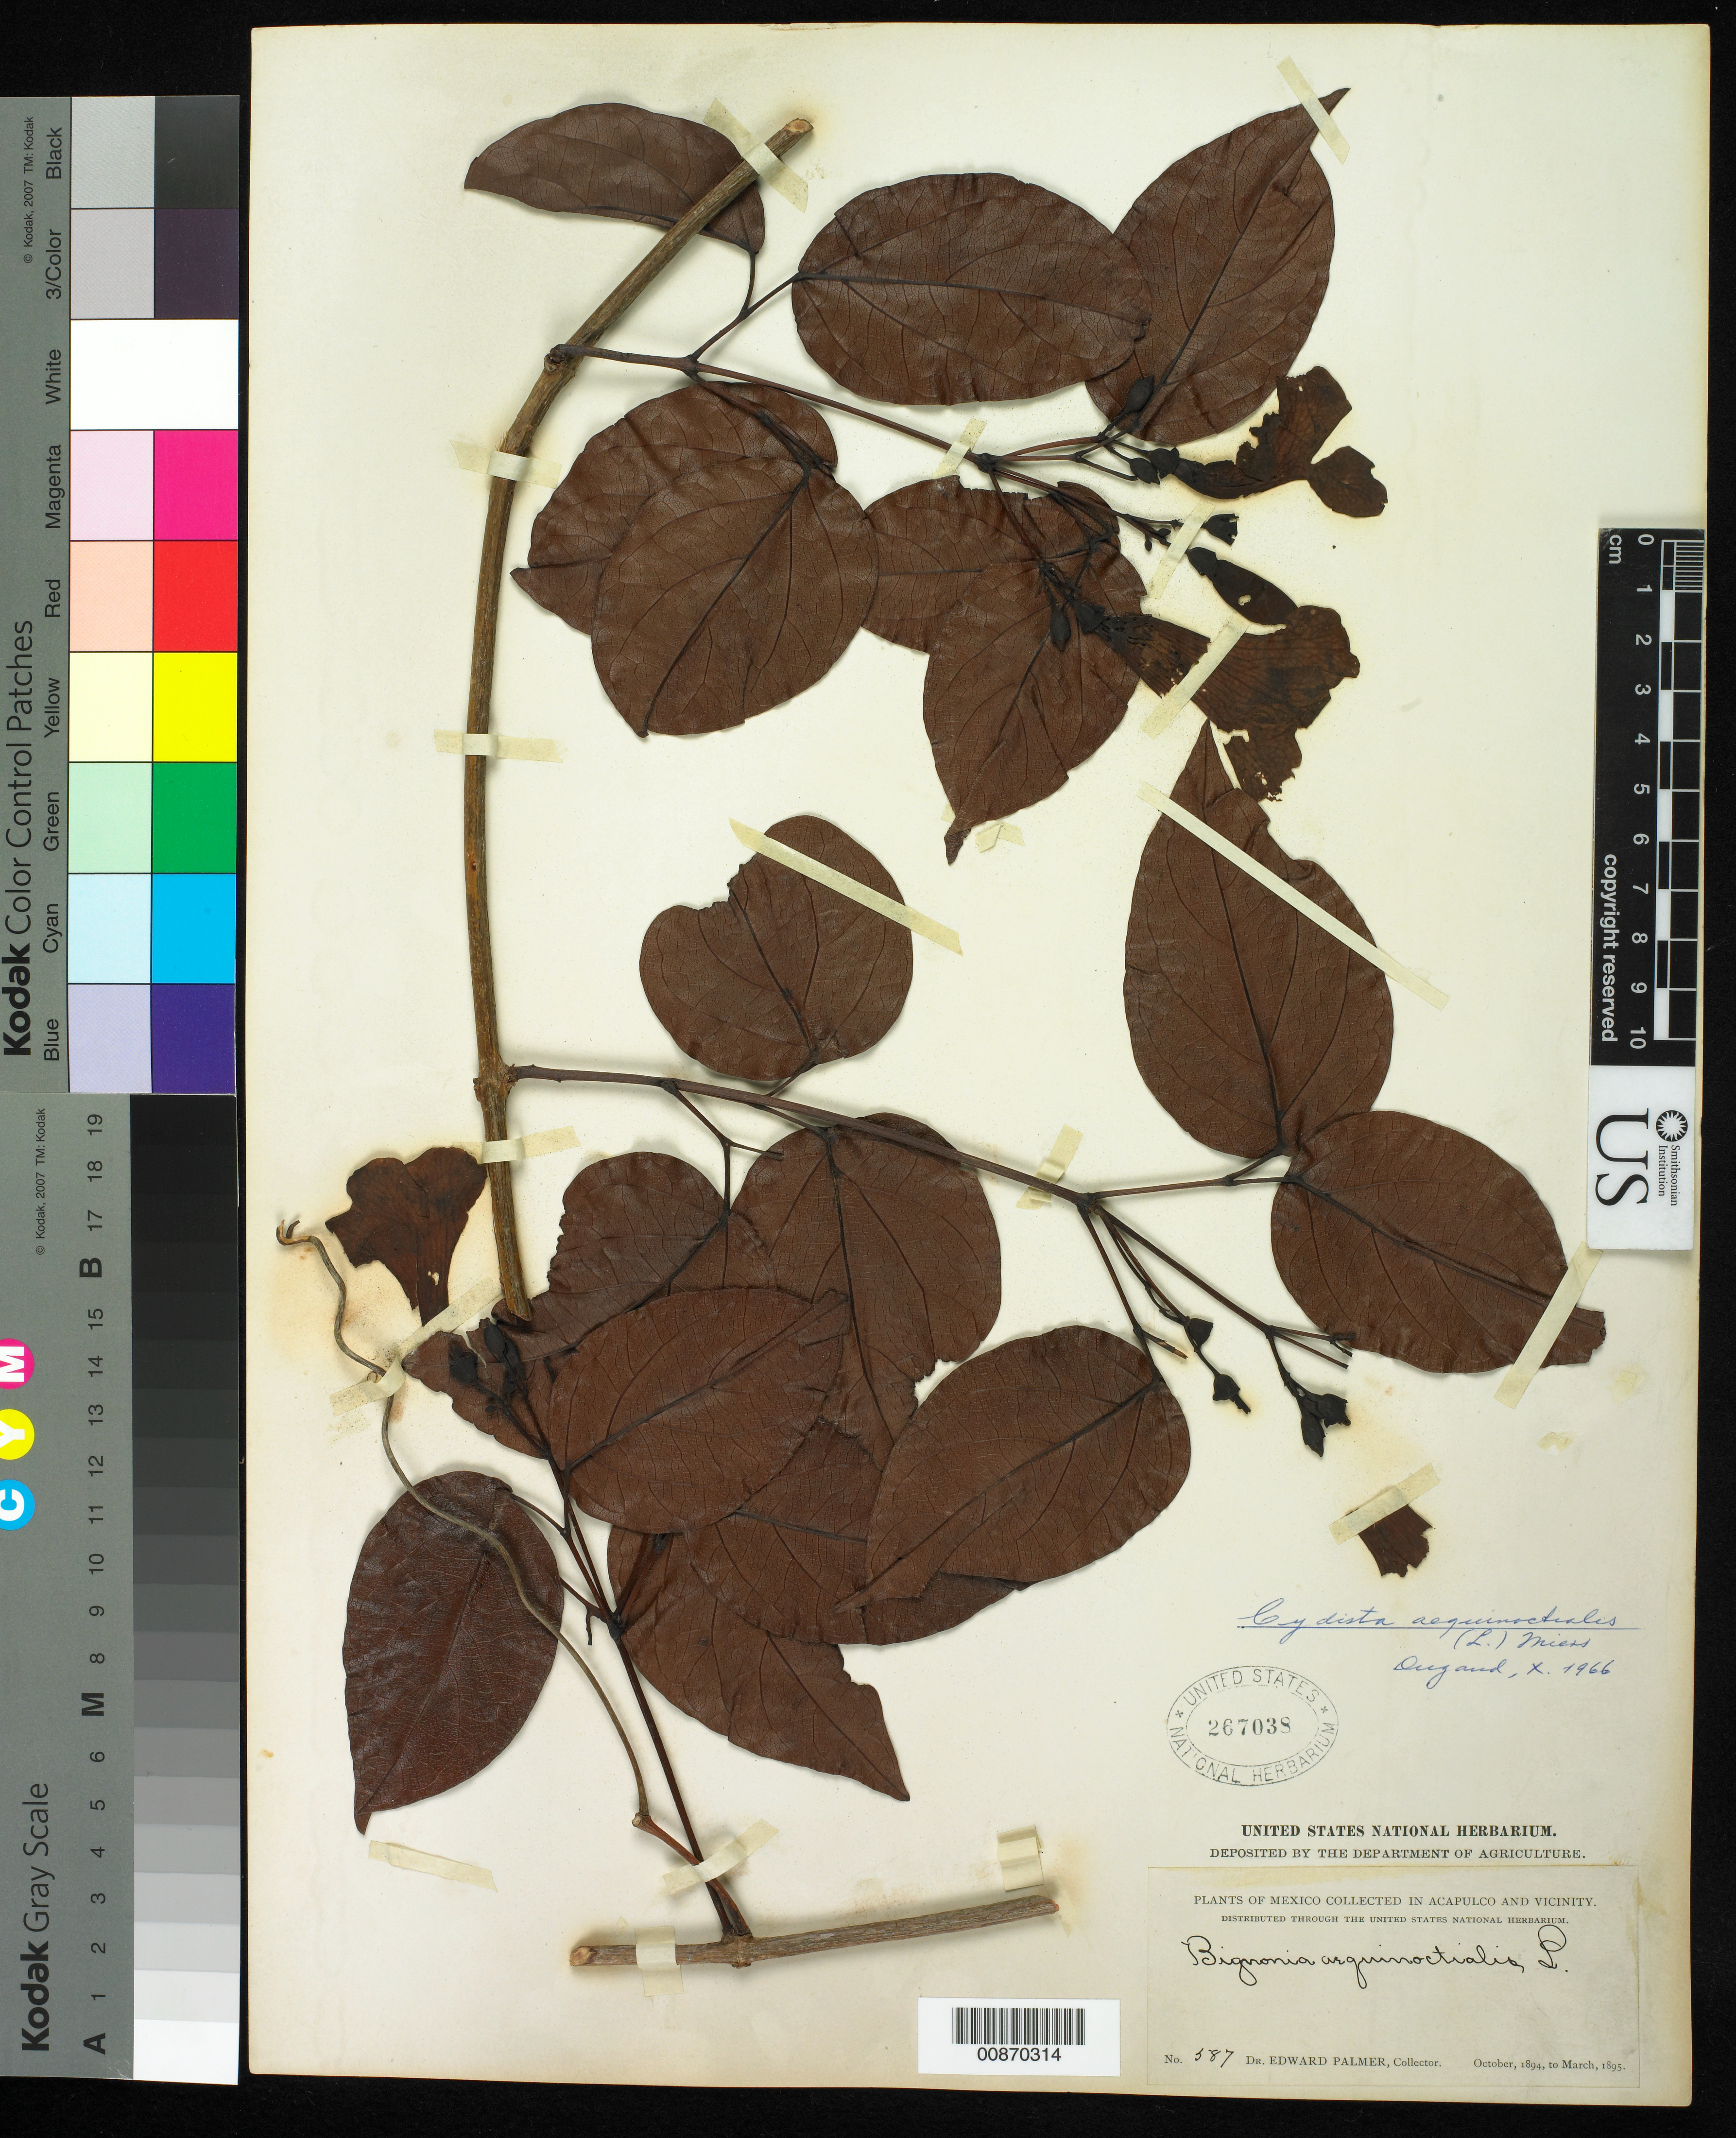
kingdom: Plantae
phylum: Tracheophyta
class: Magnoliopsida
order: Lamiales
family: Bignoniaceae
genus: Bignonia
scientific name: Bignonia aequinoctialis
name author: L.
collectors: E. Palmer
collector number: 587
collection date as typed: Oct 1894 to -- Mar 1895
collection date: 1894-10/1895-03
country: Mexico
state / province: Guerrero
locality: Acapulco, Guerrero and vicinity.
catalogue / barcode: US 267038